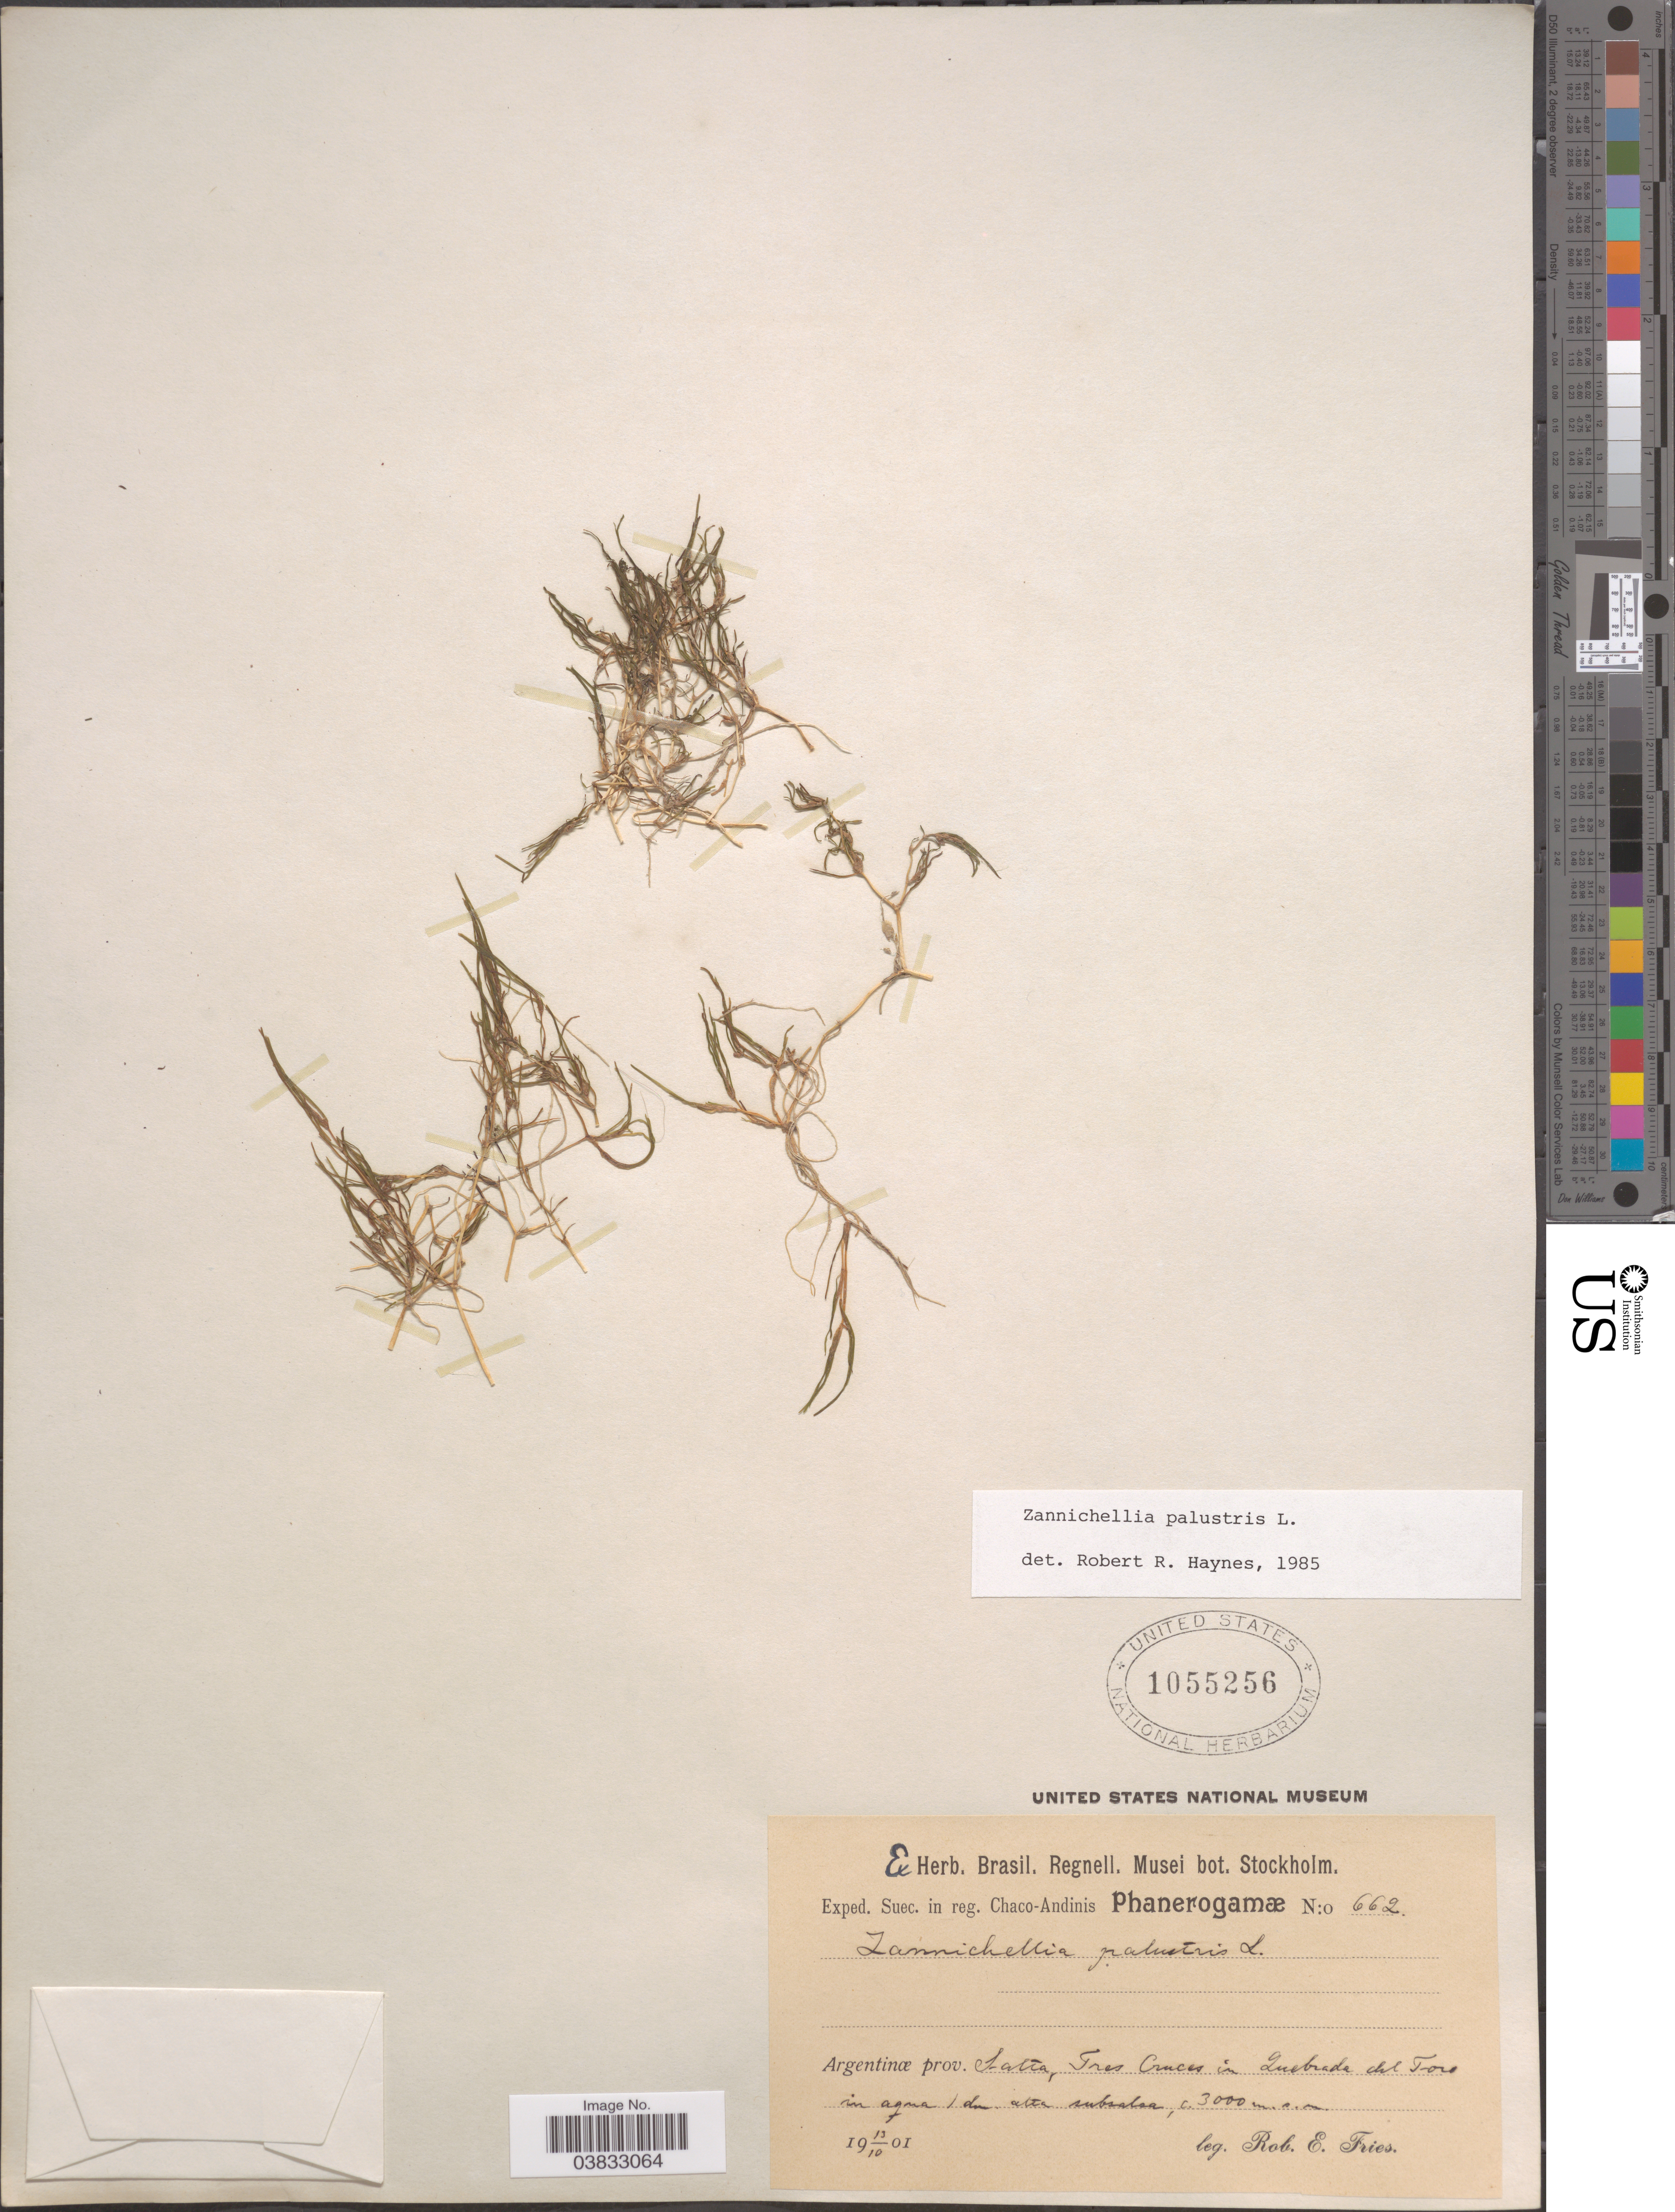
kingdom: Plantae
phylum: Tracheophyta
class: Liliopsida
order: Alismatales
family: Potamogetonaceae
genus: Zannichellia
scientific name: Zannichellia palustris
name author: L.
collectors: R. E. Fries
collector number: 662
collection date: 1901-10-13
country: Argentina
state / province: Salta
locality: Tres Cruces in Quebrada del Toro.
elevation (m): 3000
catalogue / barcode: US 1055256